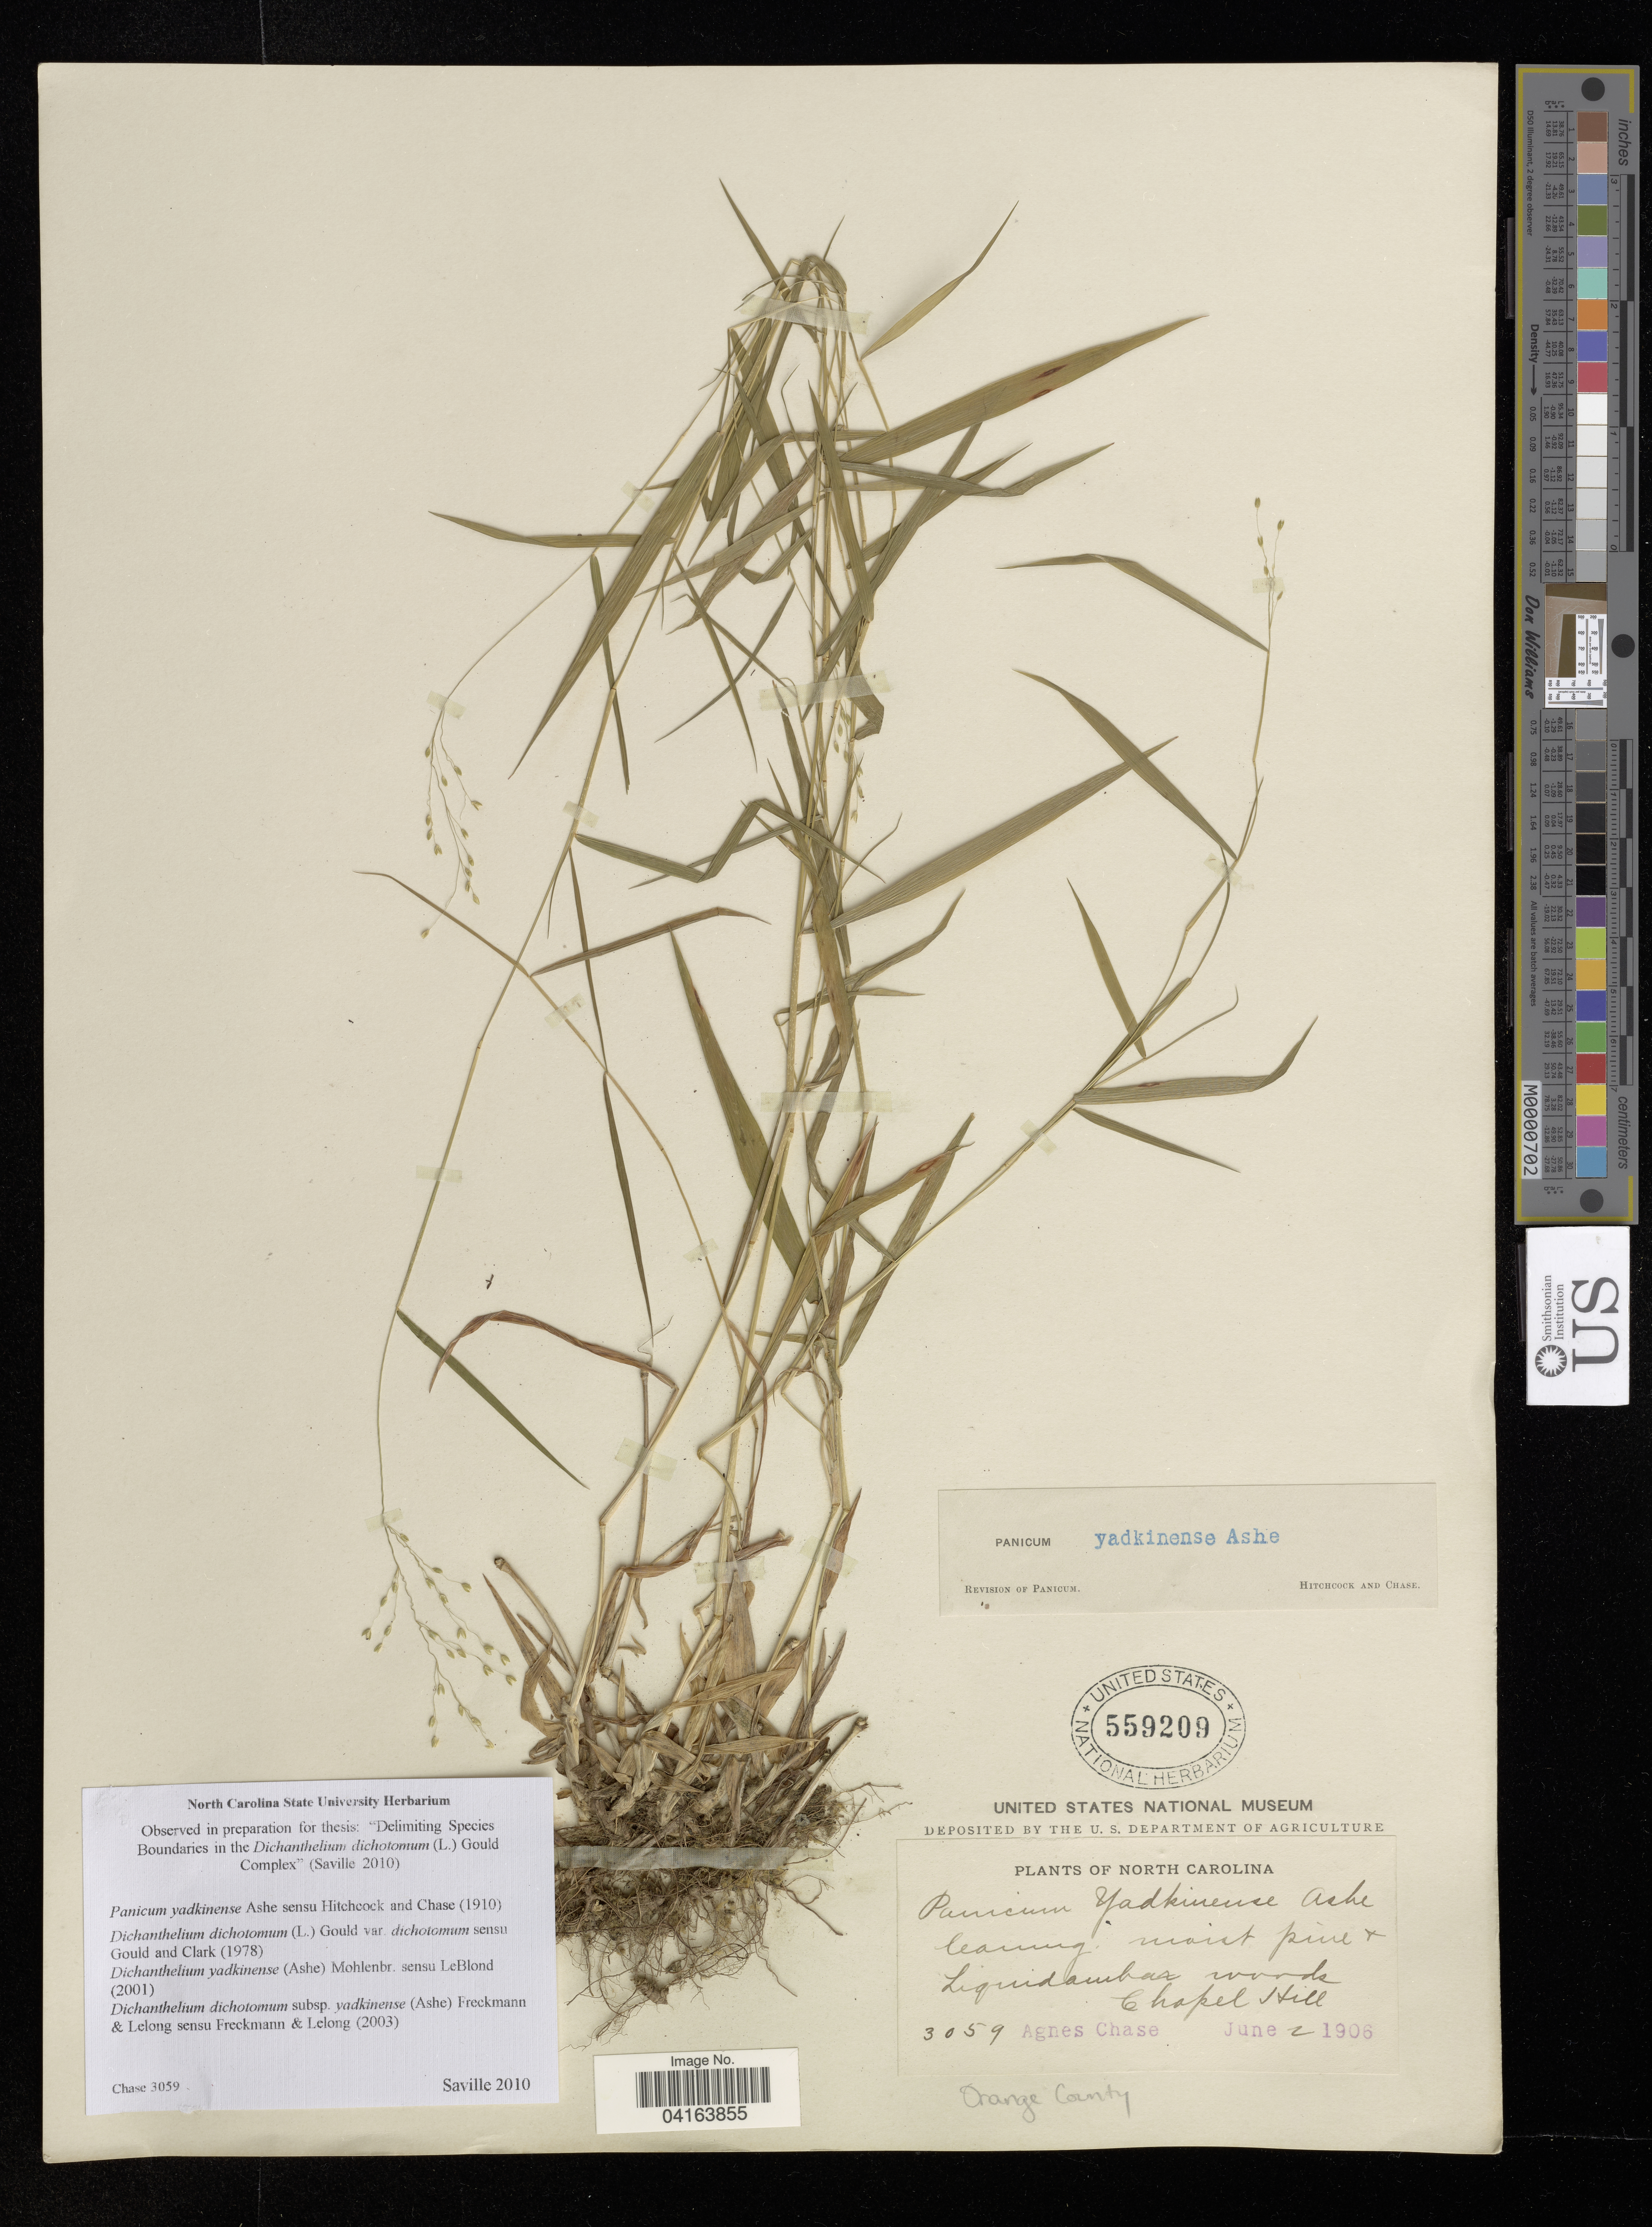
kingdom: Plantae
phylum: Tracheophyta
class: Liliopsida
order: Poales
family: Poaceae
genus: Dichanthelium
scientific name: Dichanthelium dichotomum subsp. yadkinense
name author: (Ashe) Freckmann & Lelong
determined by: Saville, A. C., (NCSC), North Carolina State University (UNITED STATES)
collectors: A. Chase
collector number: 3059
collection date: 1906-06-02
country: United States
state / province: North Carolina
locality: Chapel Hill. Orange County.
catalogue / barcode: US 559209